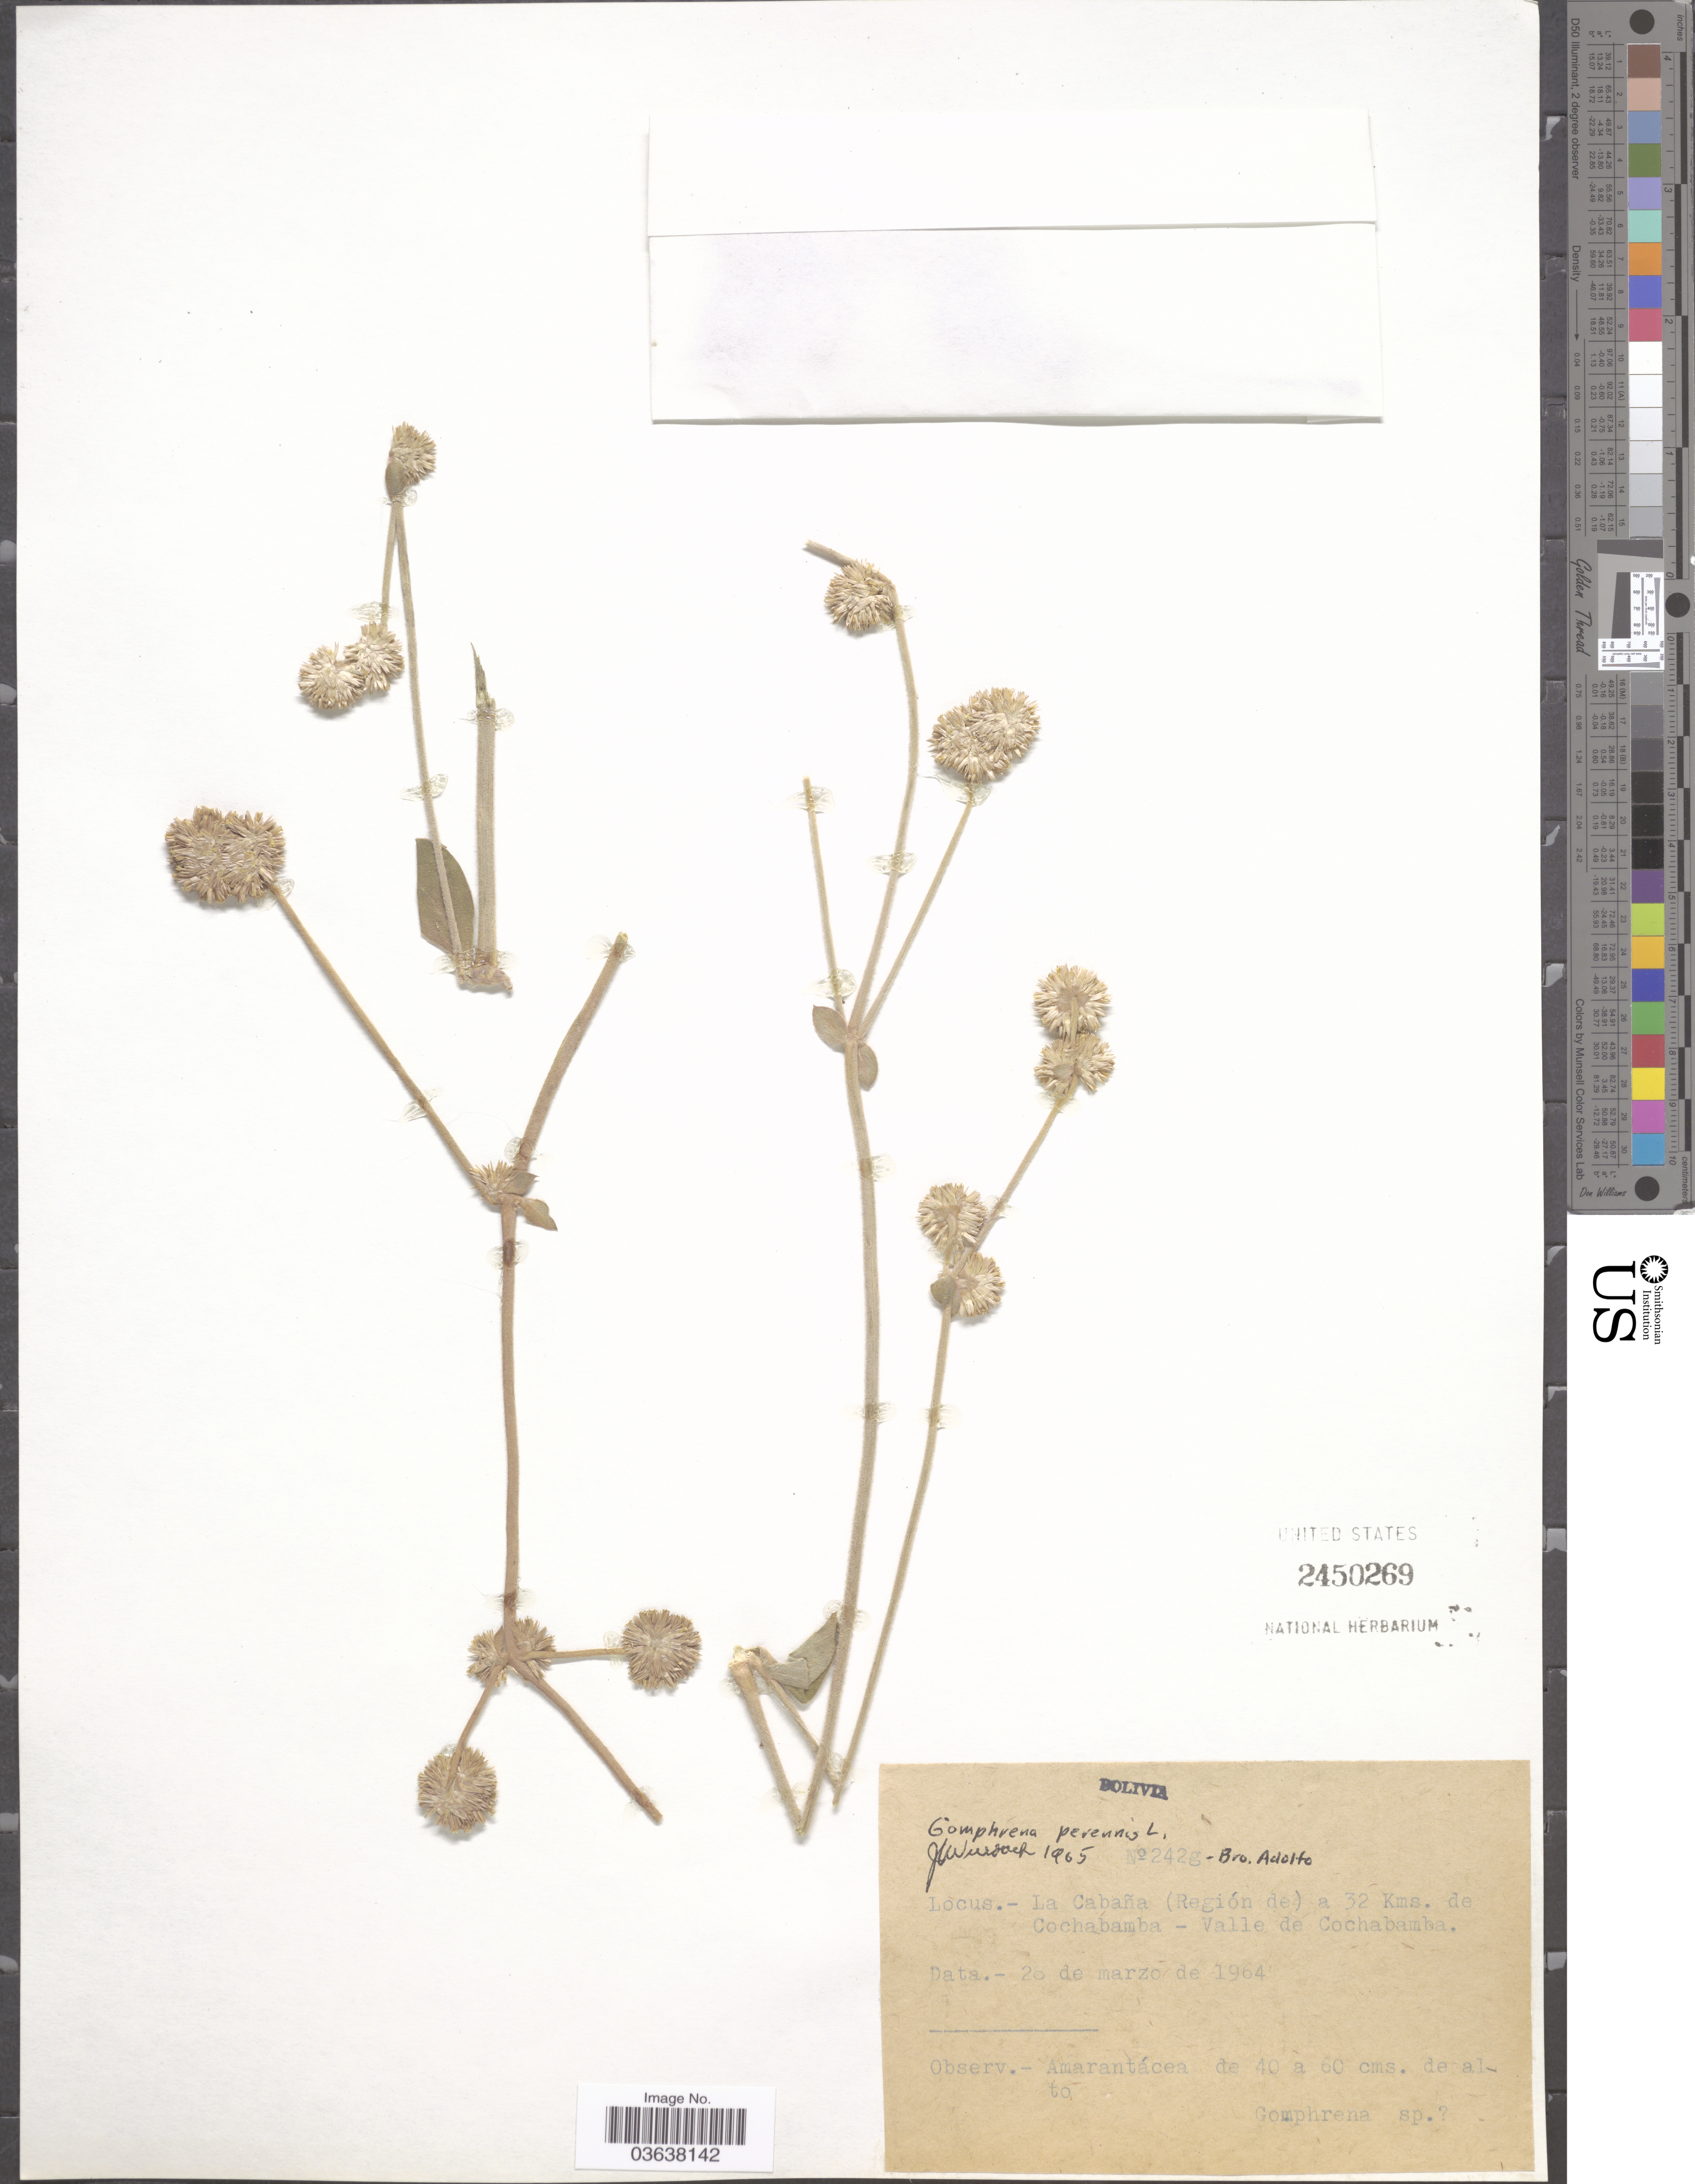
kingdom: Plantae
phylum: Tracheophyta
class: Magnoliopsida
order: Caryophyllales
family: Amaranthaceae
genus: Gomphrena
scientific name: Gomphrena perennis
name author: L.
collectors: Bro. Adolfo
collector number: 242g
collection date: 1964-03-28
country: Bolivia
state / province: Cochabamba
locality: La Cabaña (Región de) a 32 Kms. de Cochabamba - Valle de Cochabamba.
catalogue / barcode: US 2450269